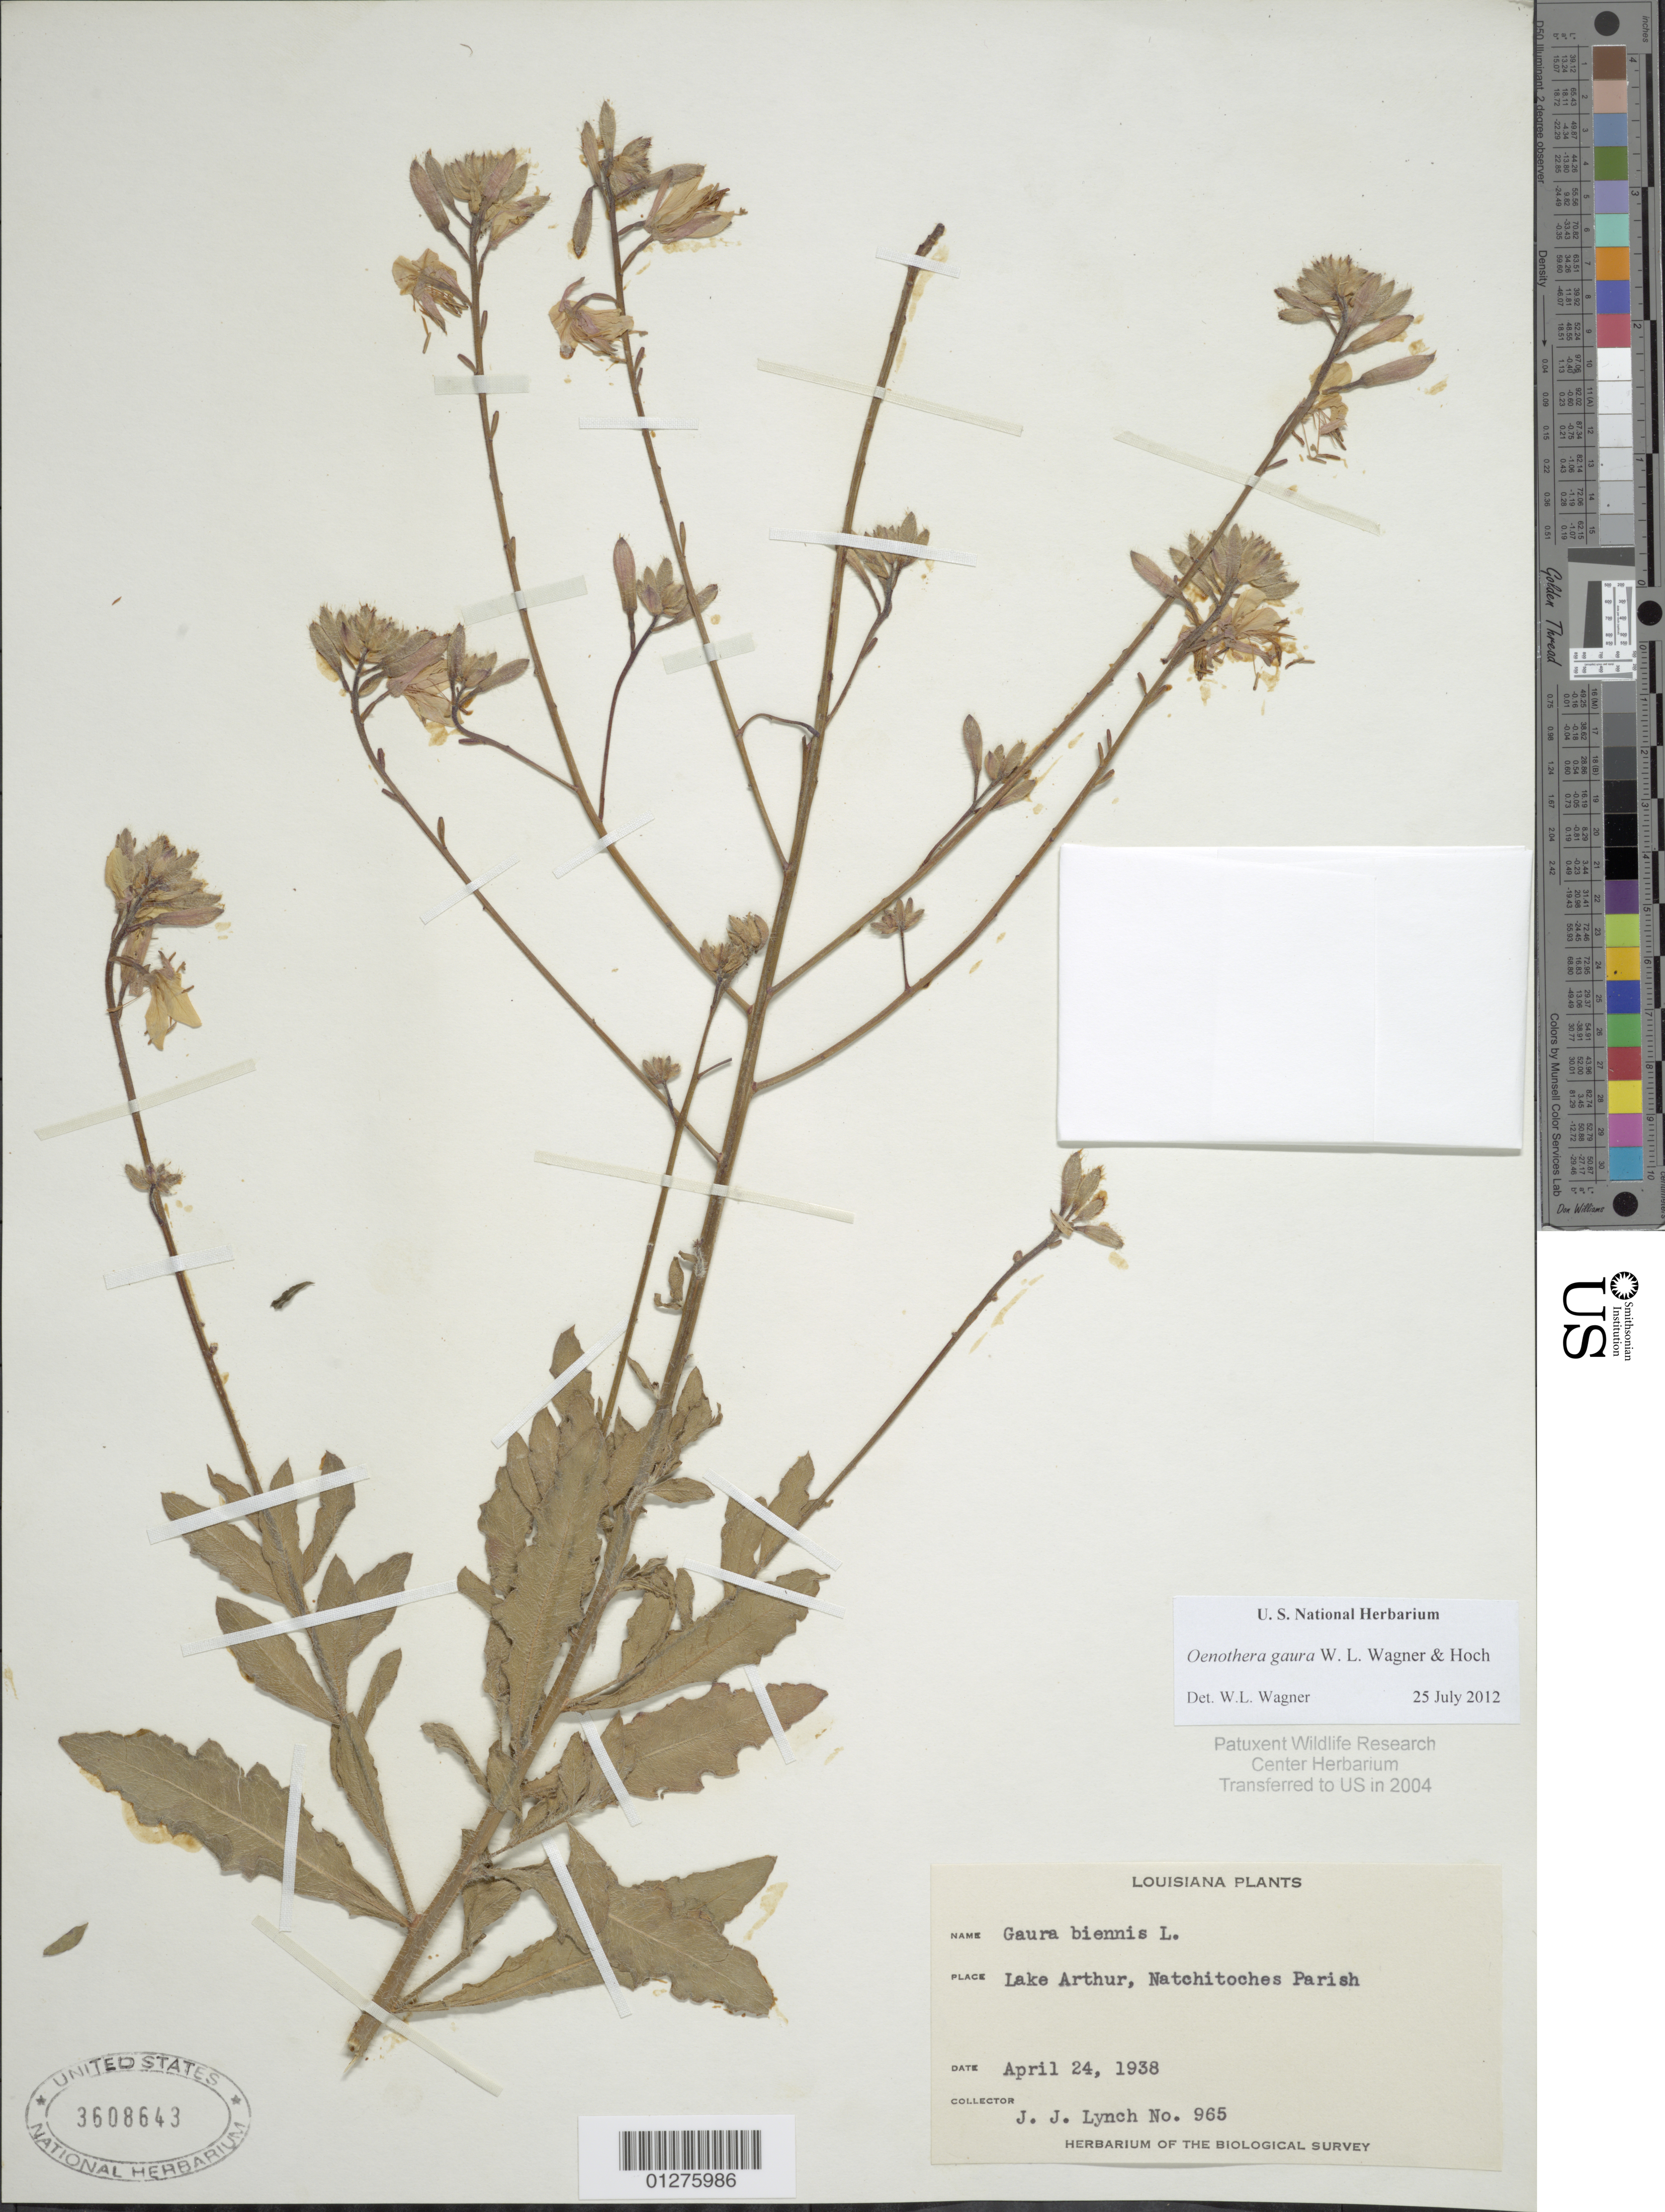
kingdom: Plantae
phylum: Tracheophyta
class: Magnoliopsida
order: Myrtales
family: Onagraceae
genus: Oenothera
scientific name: Oenothera gaura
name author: W.L. Wagner & Hoch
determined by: Wagner, W. L., (BOT), Smithsonian Institution - National Museum of Natural History (UNITED STATES)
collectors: J. Lynch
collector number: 965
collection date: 1938-04-24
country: United States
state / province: Louisiana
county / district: Natchitoches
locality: Lake Arthur.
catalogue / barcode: US 3608643